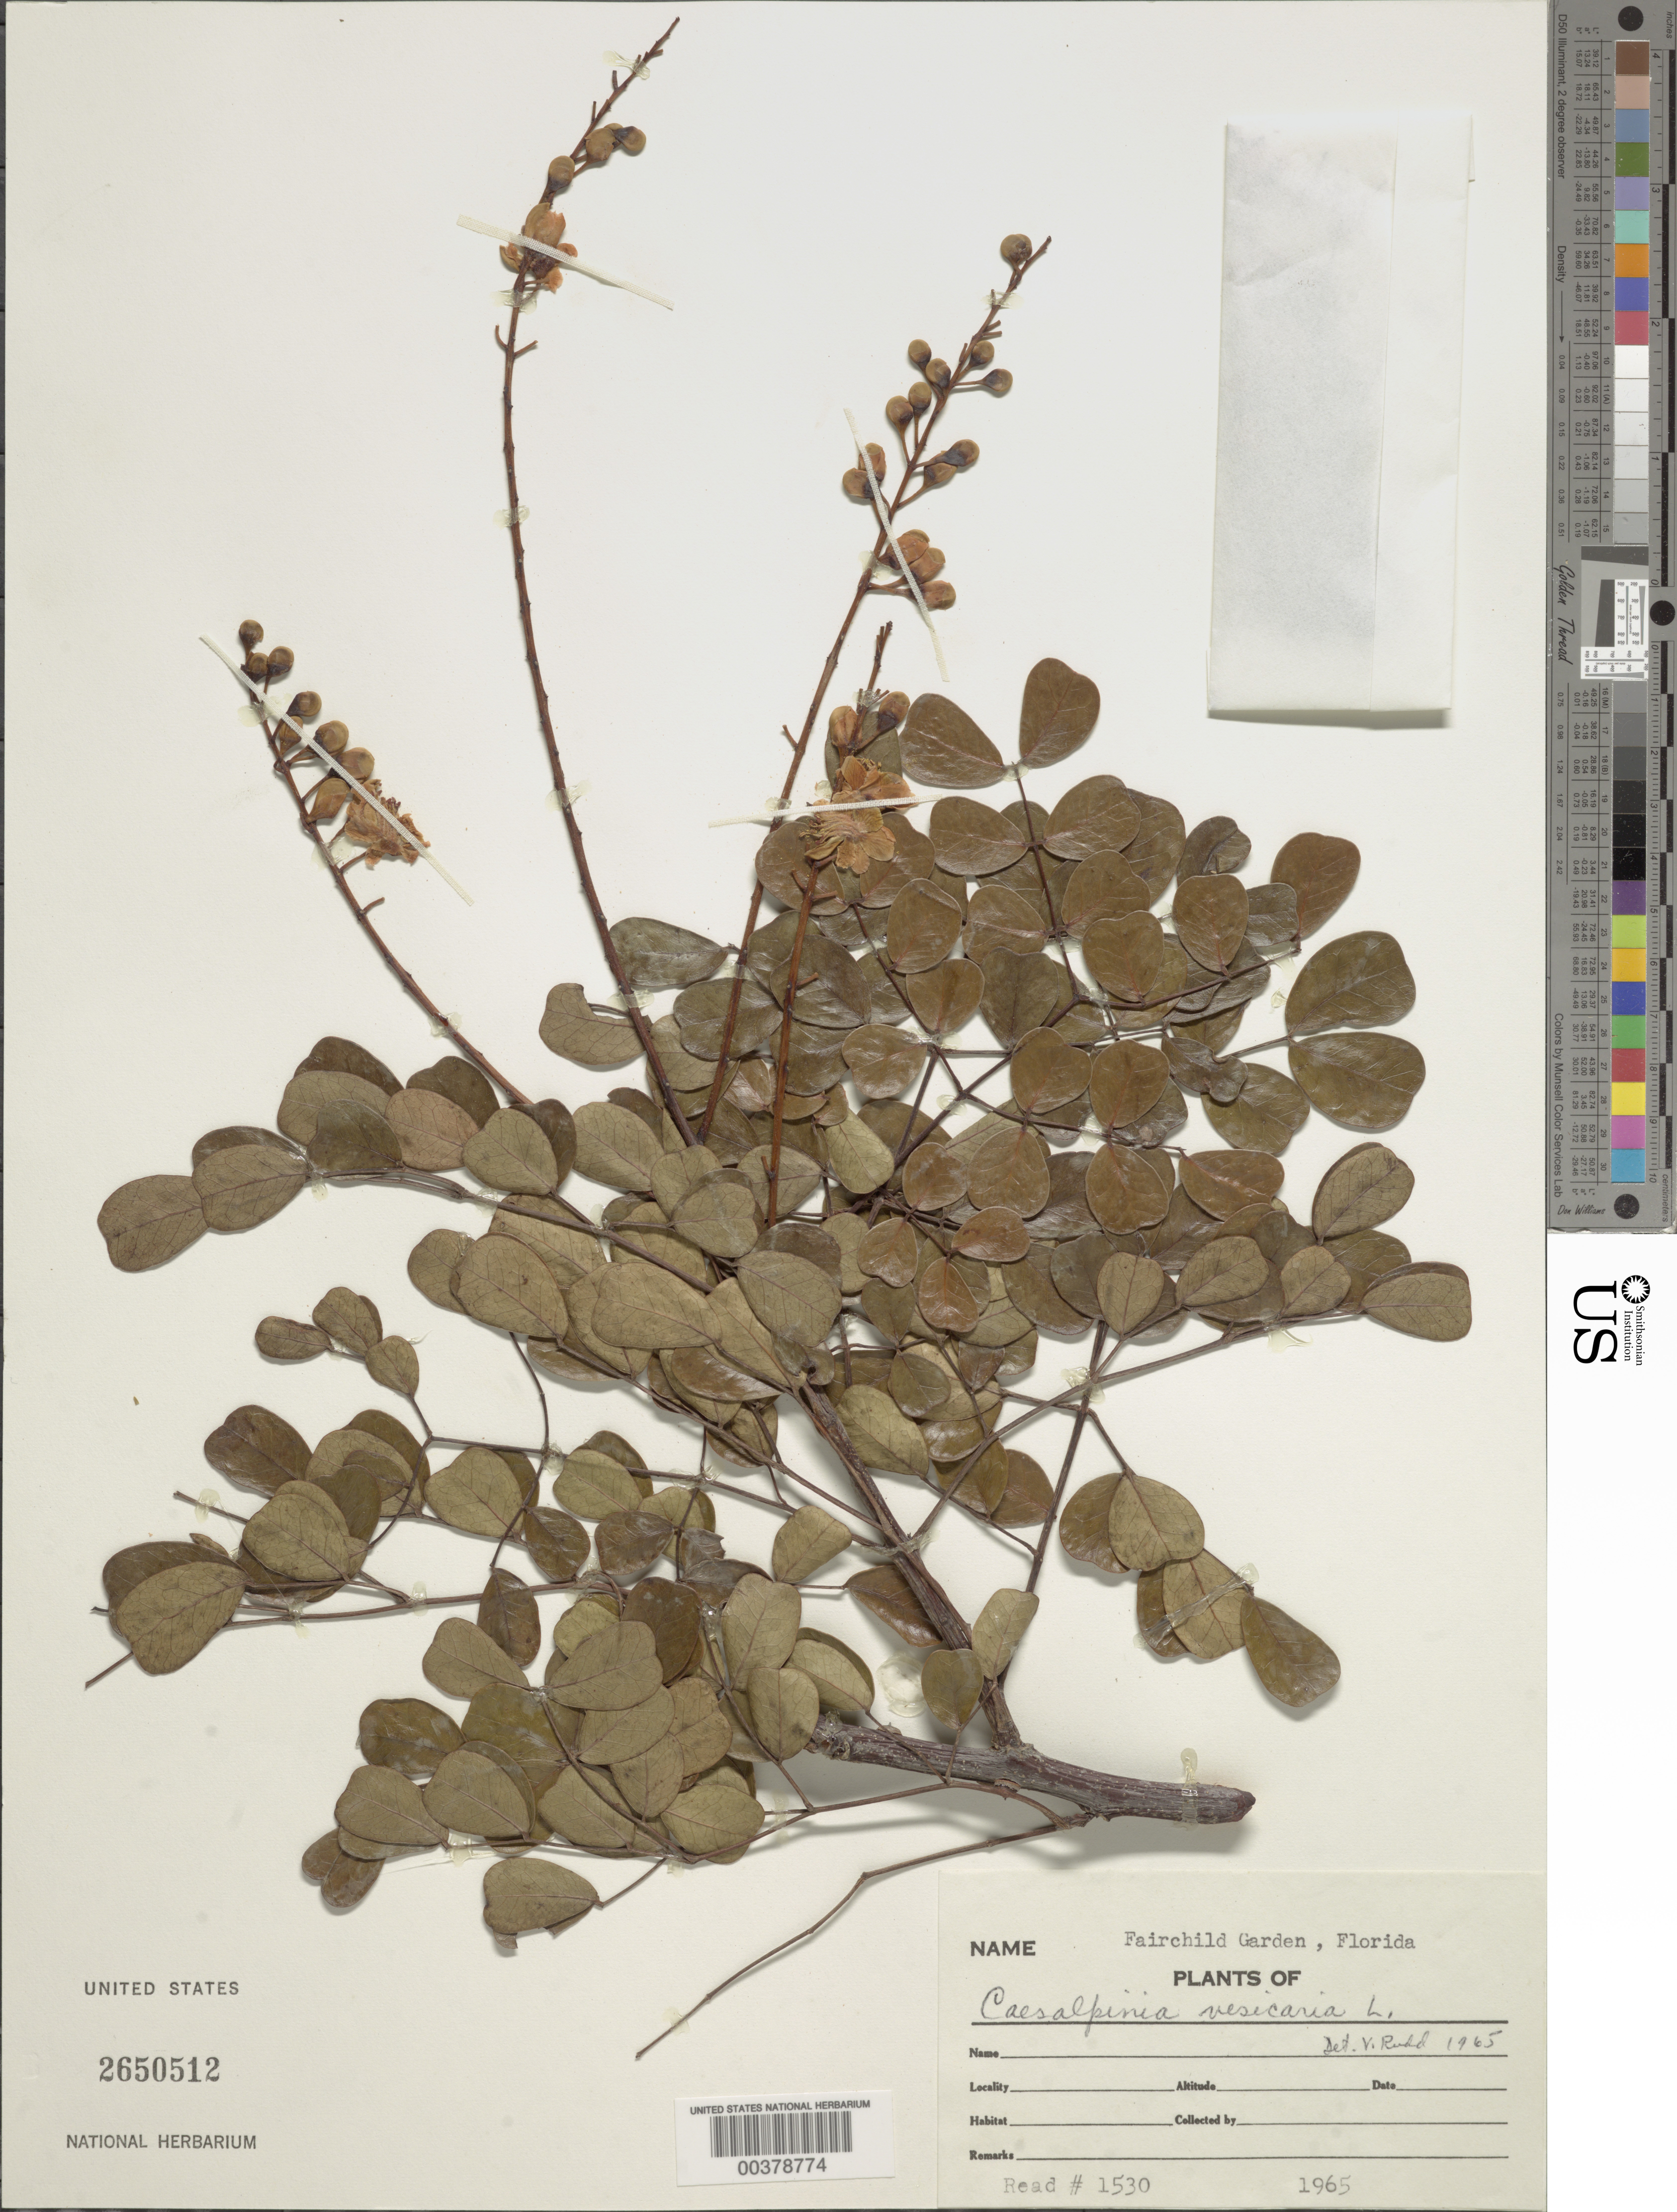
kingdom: Plantae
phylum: Tracheophyta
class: Magnoliopsida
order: Fabales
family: Fabaceae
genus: Tara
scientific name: Tara vesicaria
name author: (L.) Molinari et al.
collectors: J. N. Rose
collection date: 1969-09-27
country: United States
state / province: Florida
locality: Coconut Grove, former home of David Fairchild, the Kampong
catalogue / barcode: US 2650512